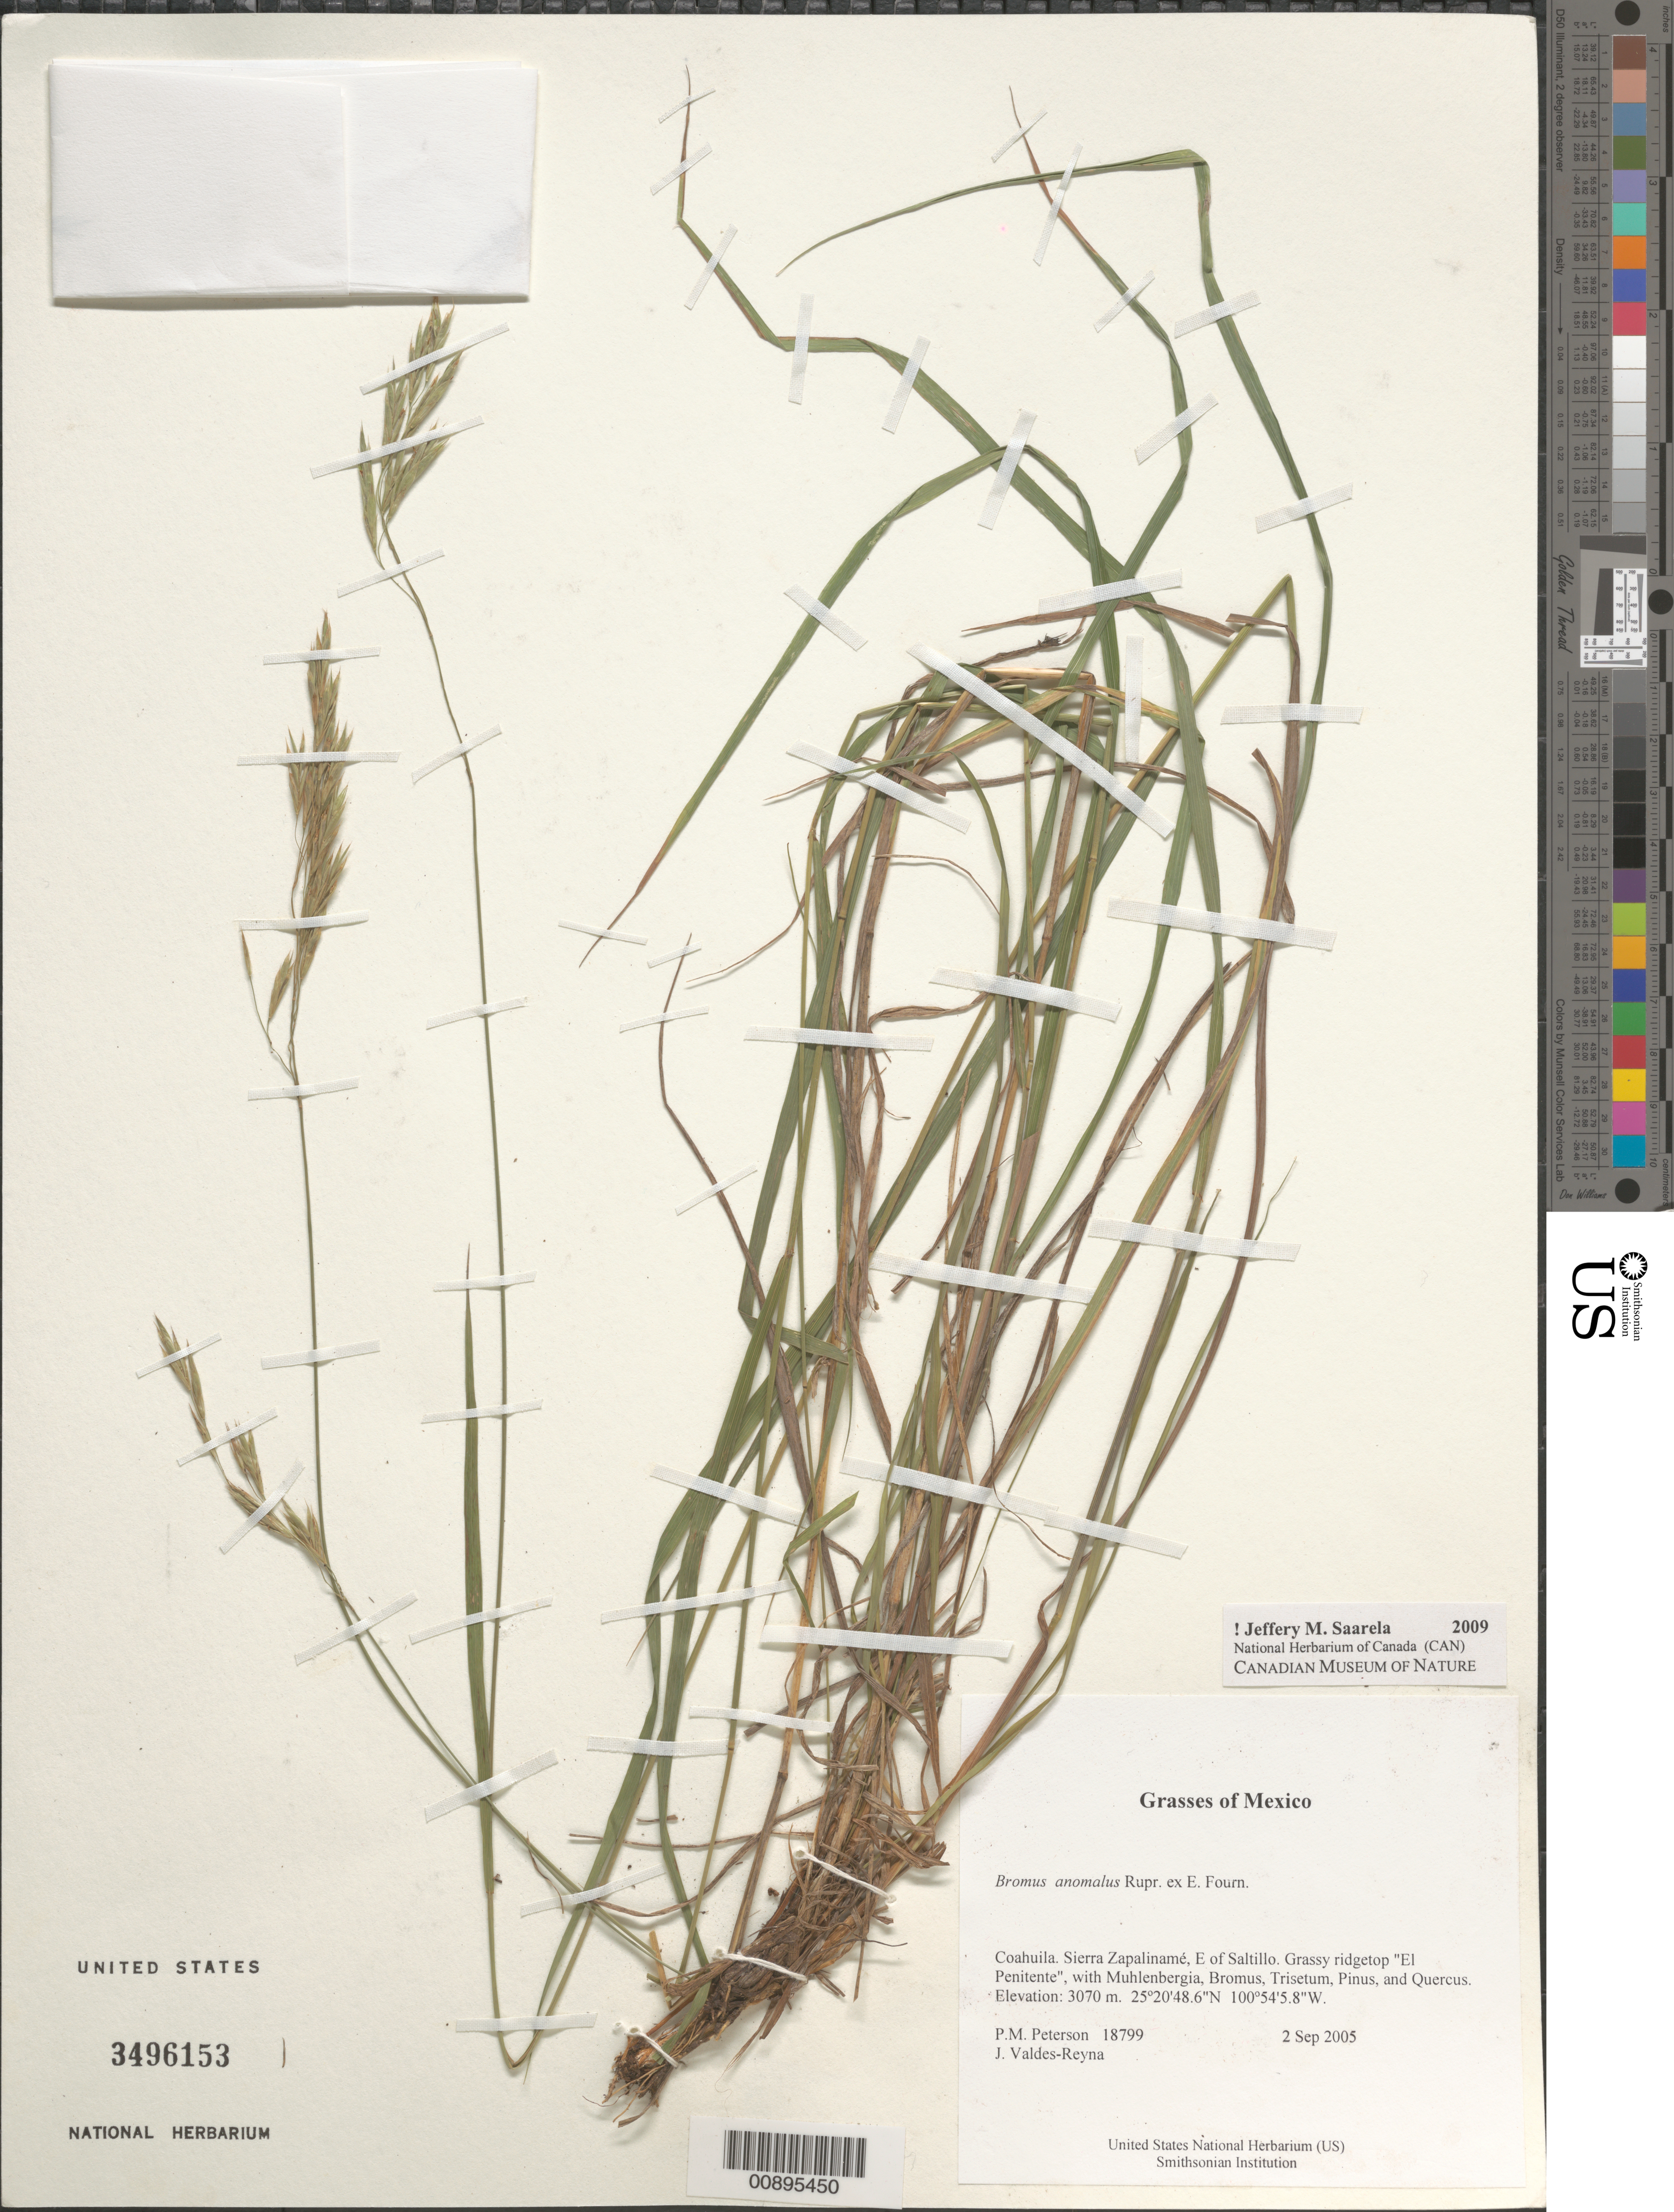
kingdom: Plantae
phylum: Tracheophyta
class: Liliopsida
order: Poales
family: Poaceae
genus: Bromus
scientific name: Bromus anomalus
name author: Rupr. ex E. Fourn.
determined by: Saarela, J. M., (CAN), Canadian Museum of Nature (CANADA)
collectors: P. M. Peterson & J. Valdés-Reyna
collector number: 18799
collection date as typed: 02 Sep 2005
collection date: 2005-09-02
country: Mexico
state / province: Coahuila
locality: Sierra Zapalinamé, E of Saltillo. Grassy ridgetop "El Penitente", with Muhlenbergia, Bromus, Trisetum, Pinus, and Quercus.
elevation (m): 3070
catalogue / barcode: US 3496153